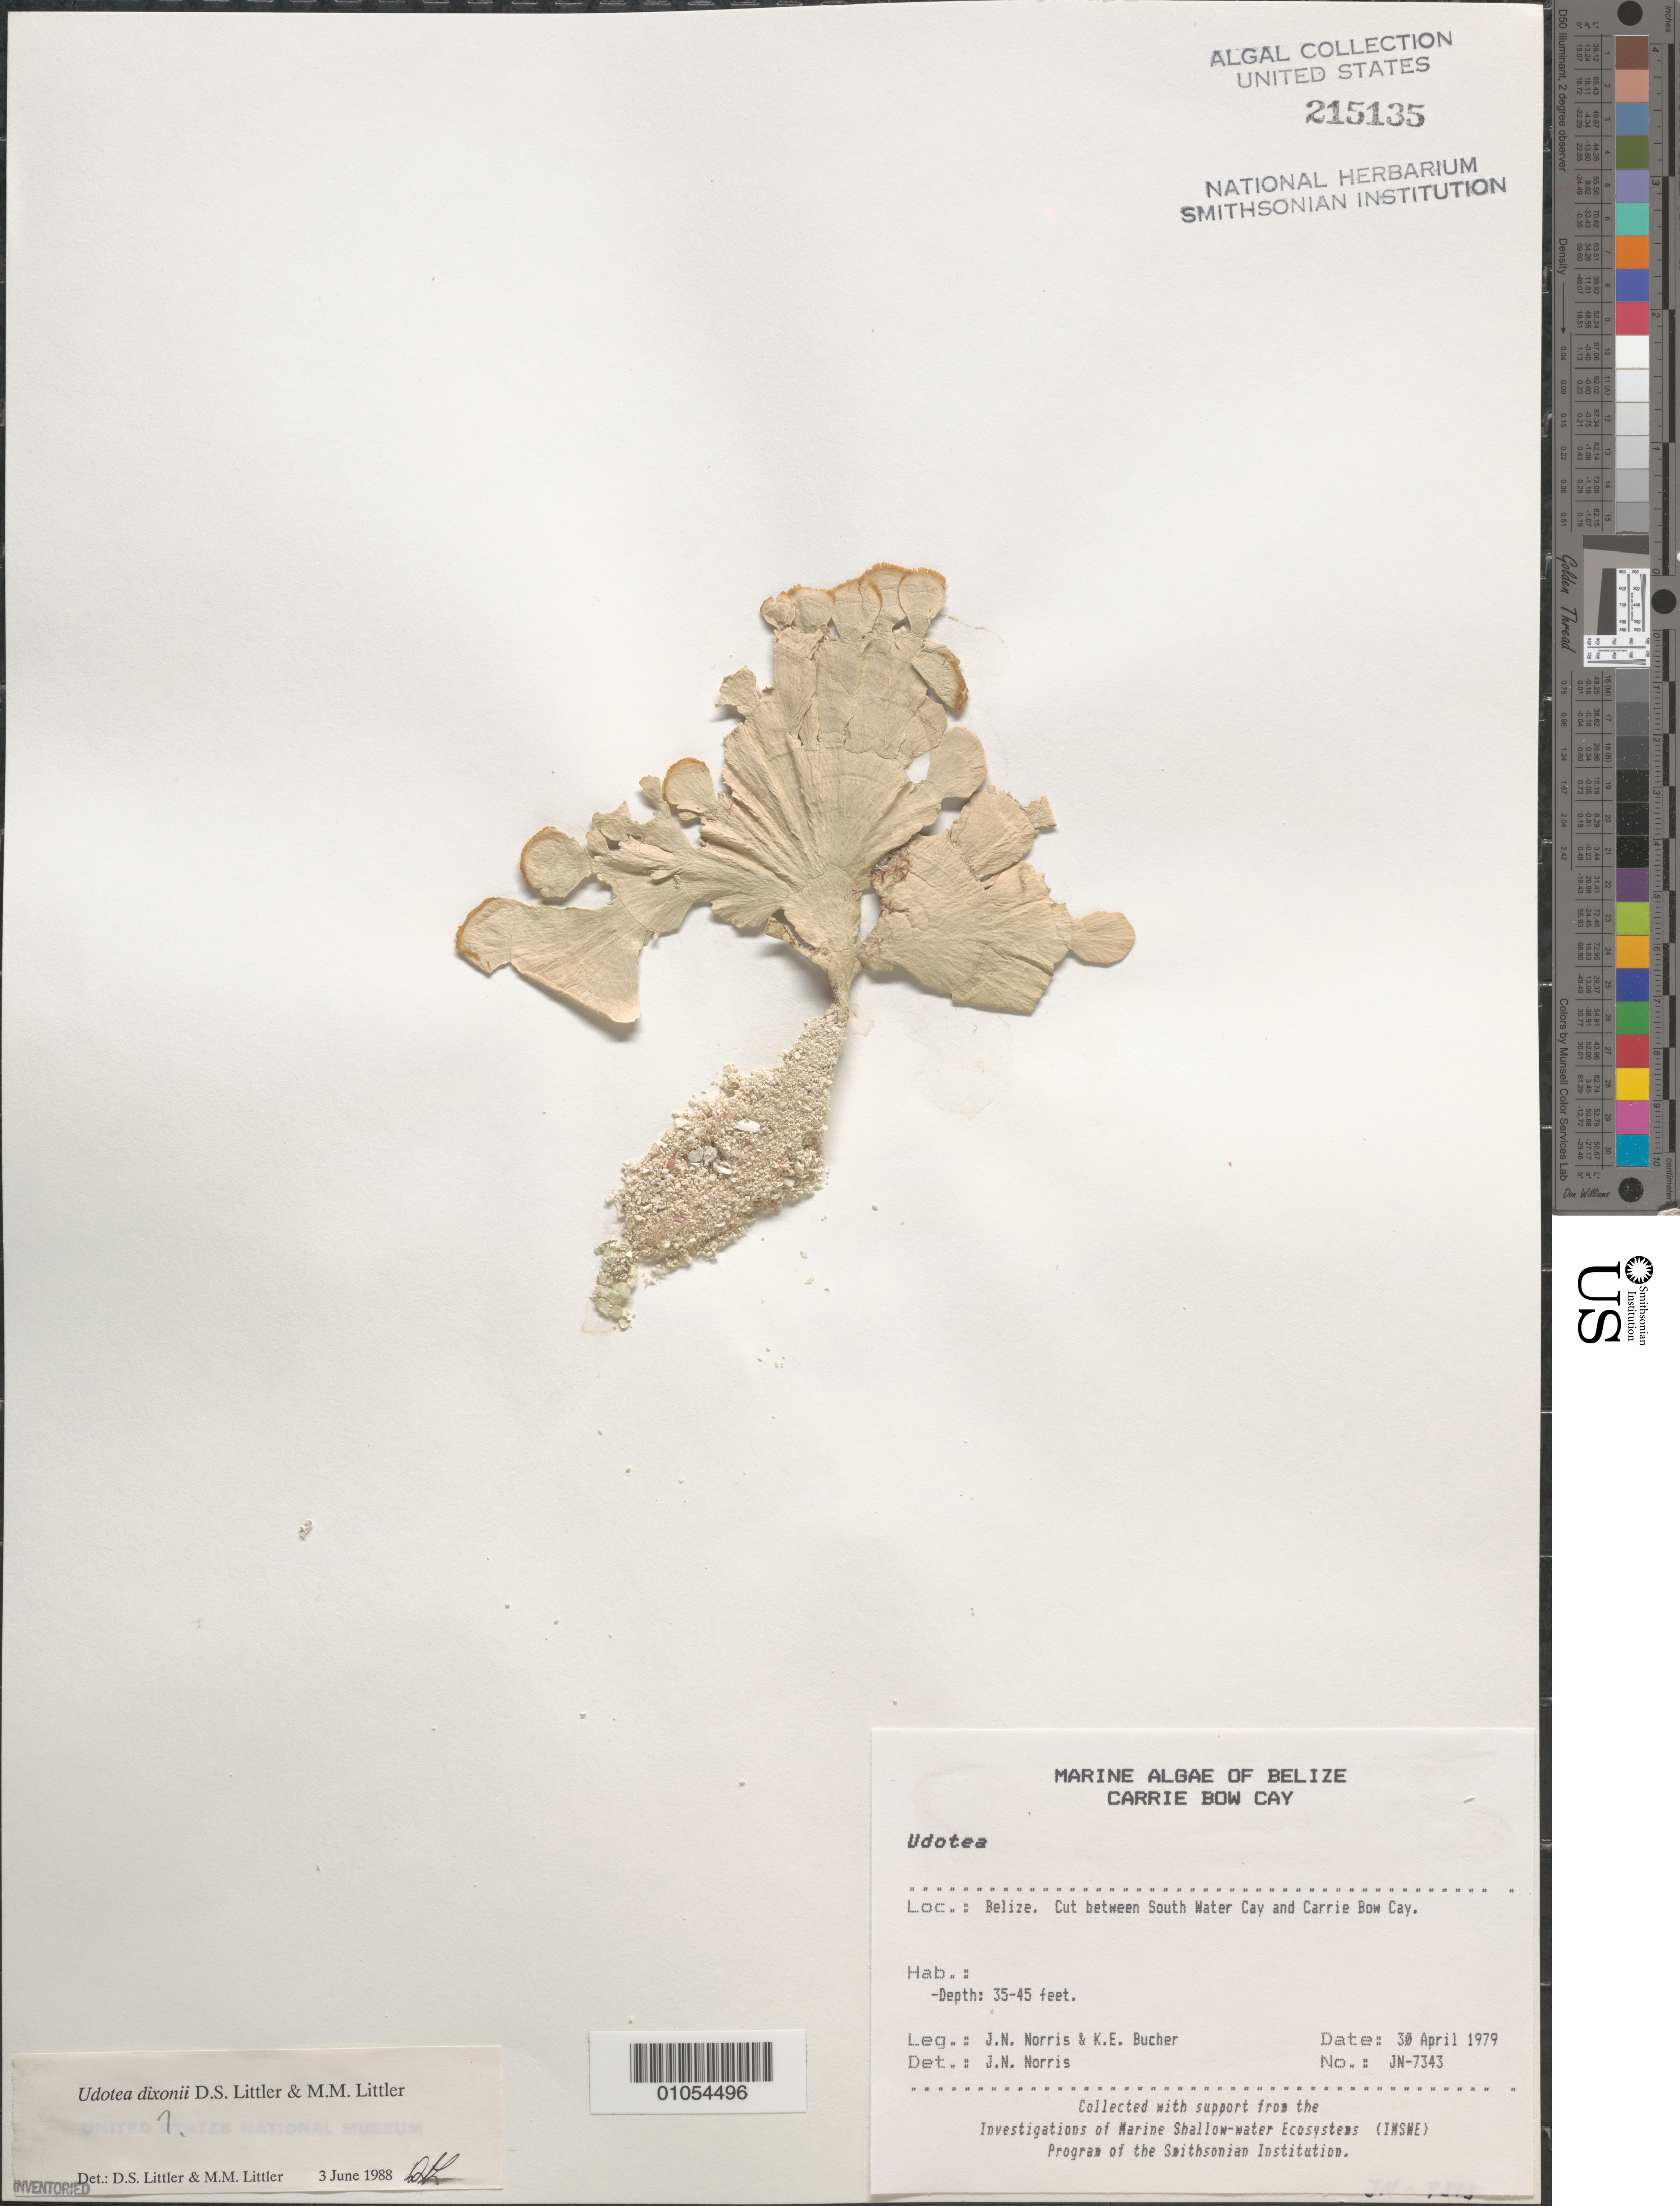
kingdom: Plantae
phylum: Chlorophyta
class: Ulvophyceae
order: Bryopsidales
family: Udoteaceae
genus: Udotea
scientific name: Udotea dixonii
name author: D.S. Littler & Littler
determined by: Littler, D. S.; Littler, M. M.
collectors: J. N. Norris & K. E. Bucher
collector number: JN-7343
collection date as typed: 30 Apr 1979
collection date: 1979-04-30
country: Belize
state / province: Stann Creek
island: Carrie Bow Cay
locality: Cut between South Water Cay and Carrie Bow Cay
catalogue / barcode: US 215135